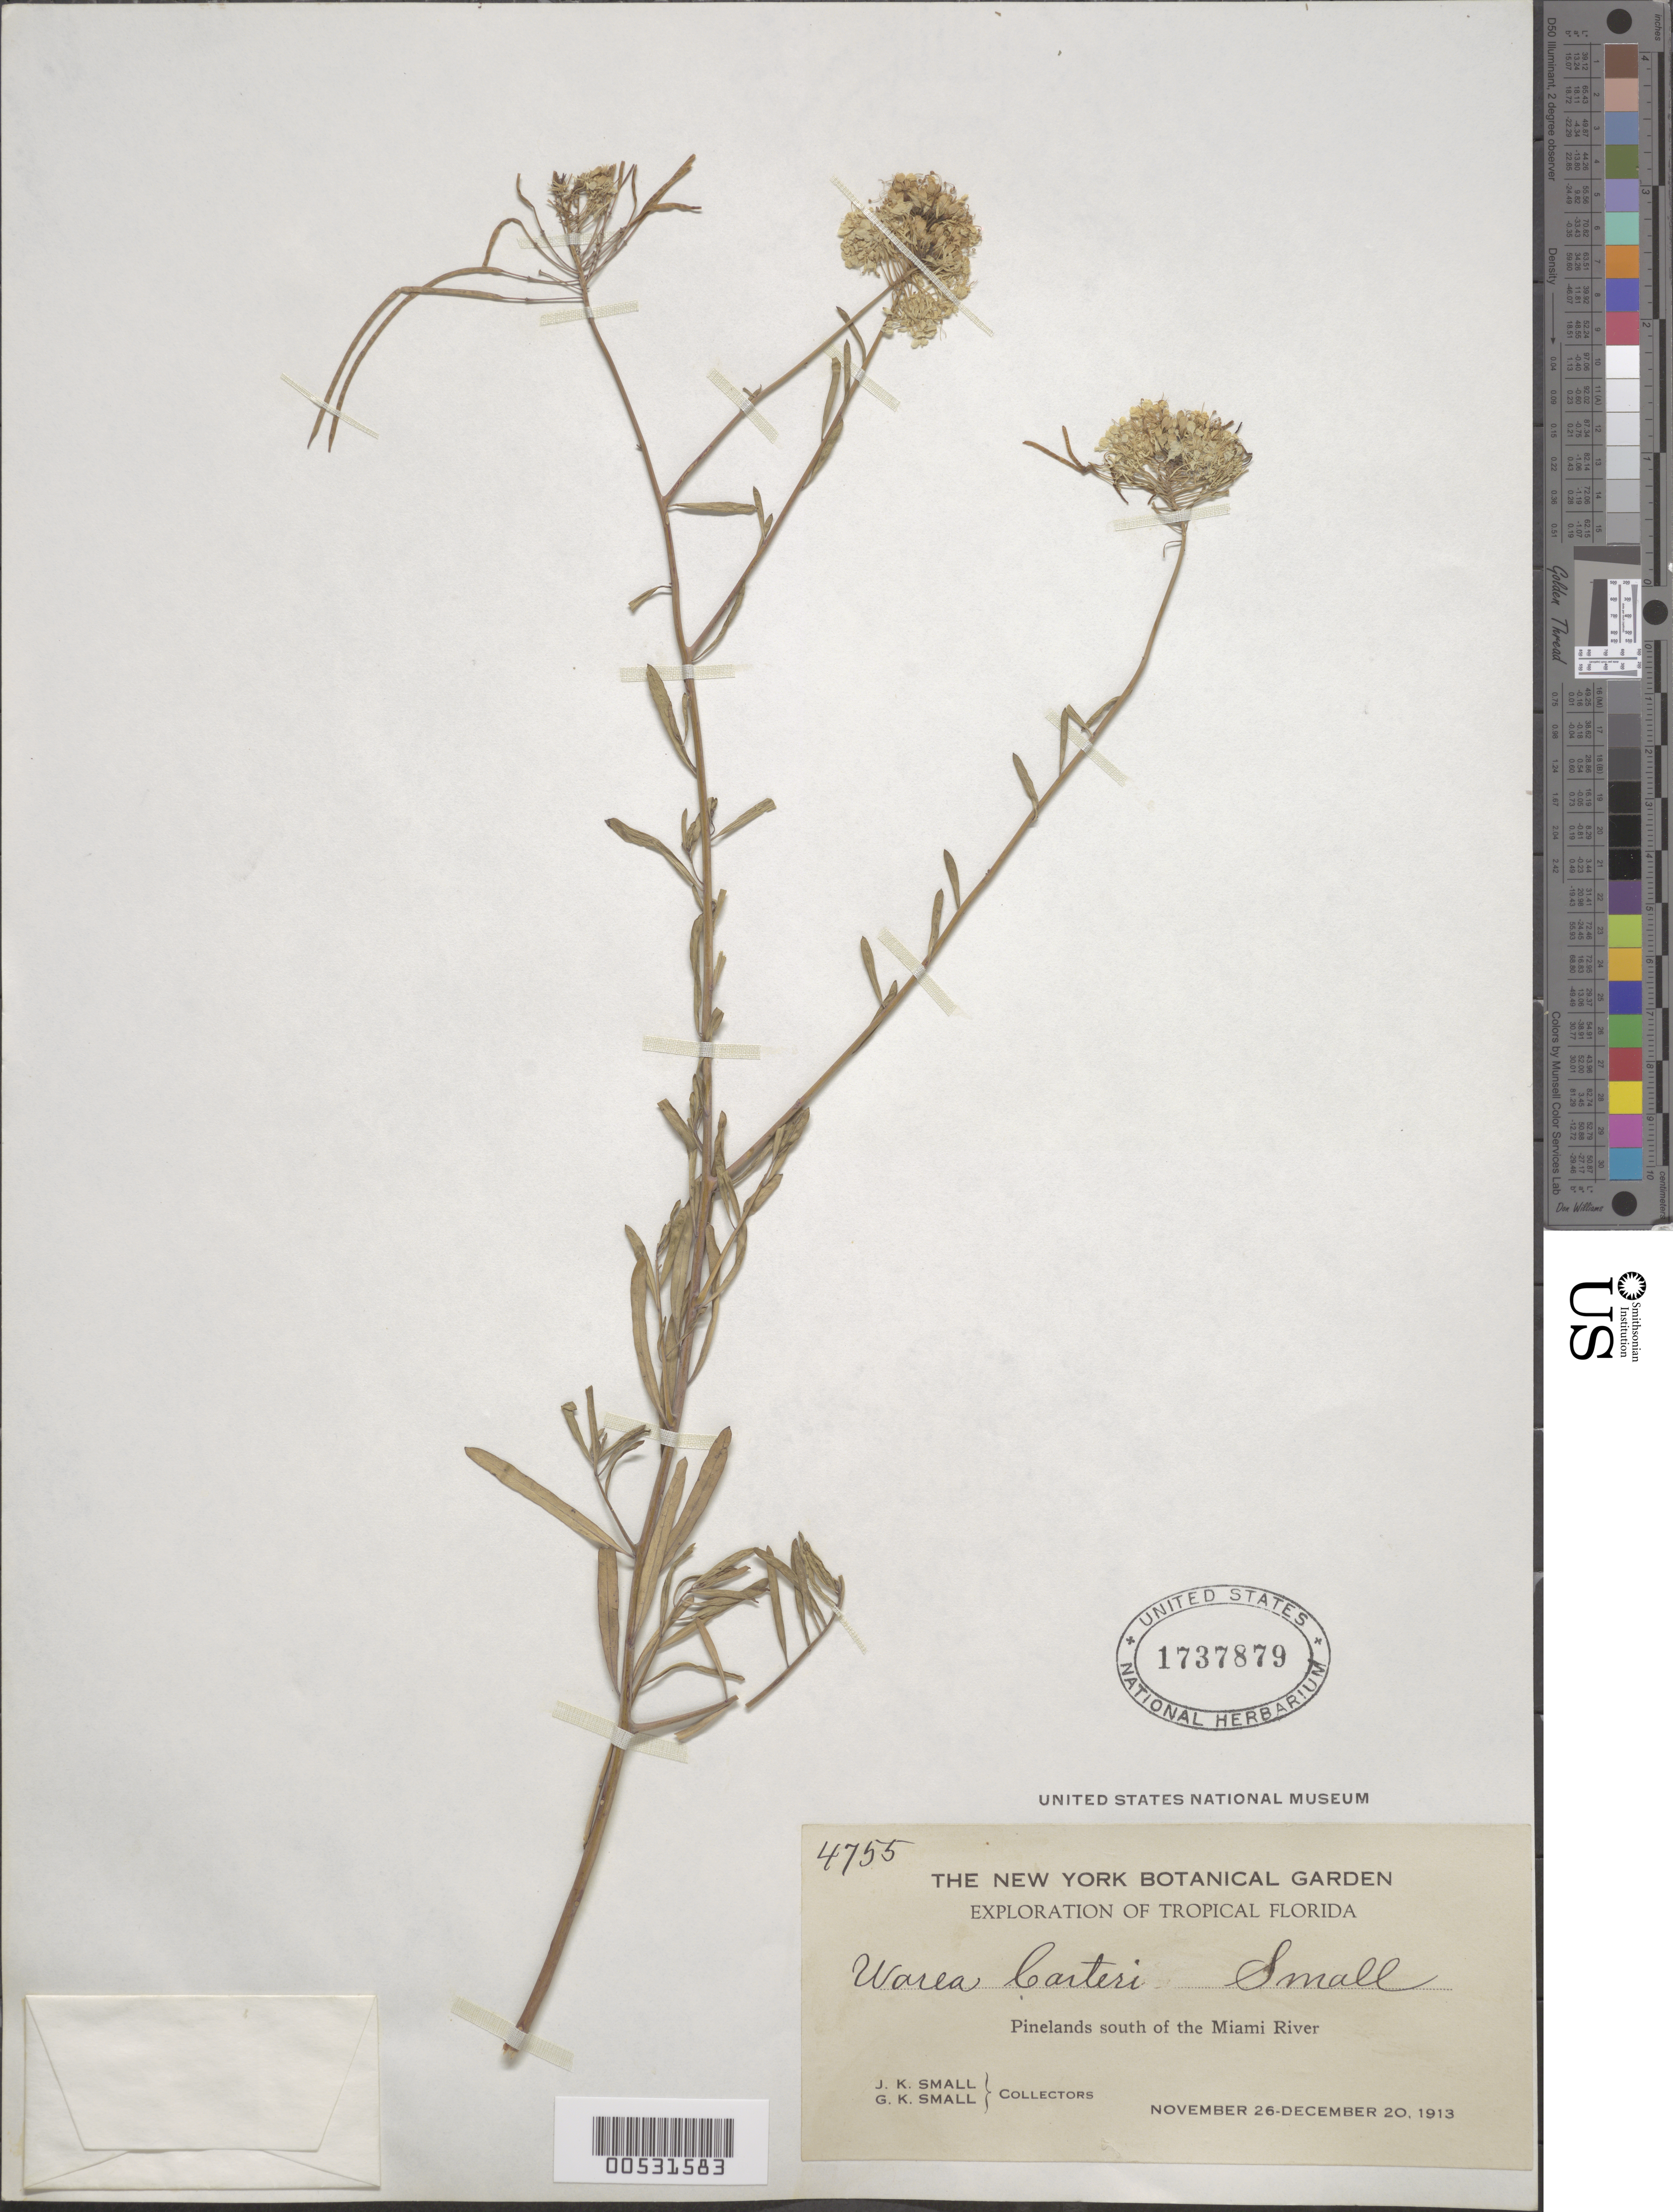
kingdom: Plantae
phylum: Tracheophyta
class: Magnoliopsida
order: Brassicales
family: Brassicaceae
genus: Warea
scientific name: Warea carteri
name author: Small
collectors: J. K. Small & G. K. Small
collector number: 4755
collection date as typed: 26 Nov 1913 to 20 Dec 1913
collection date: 1913-11-26/1913-12-20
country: United States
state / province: Florida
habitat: pinelands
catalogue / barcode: US 1737879